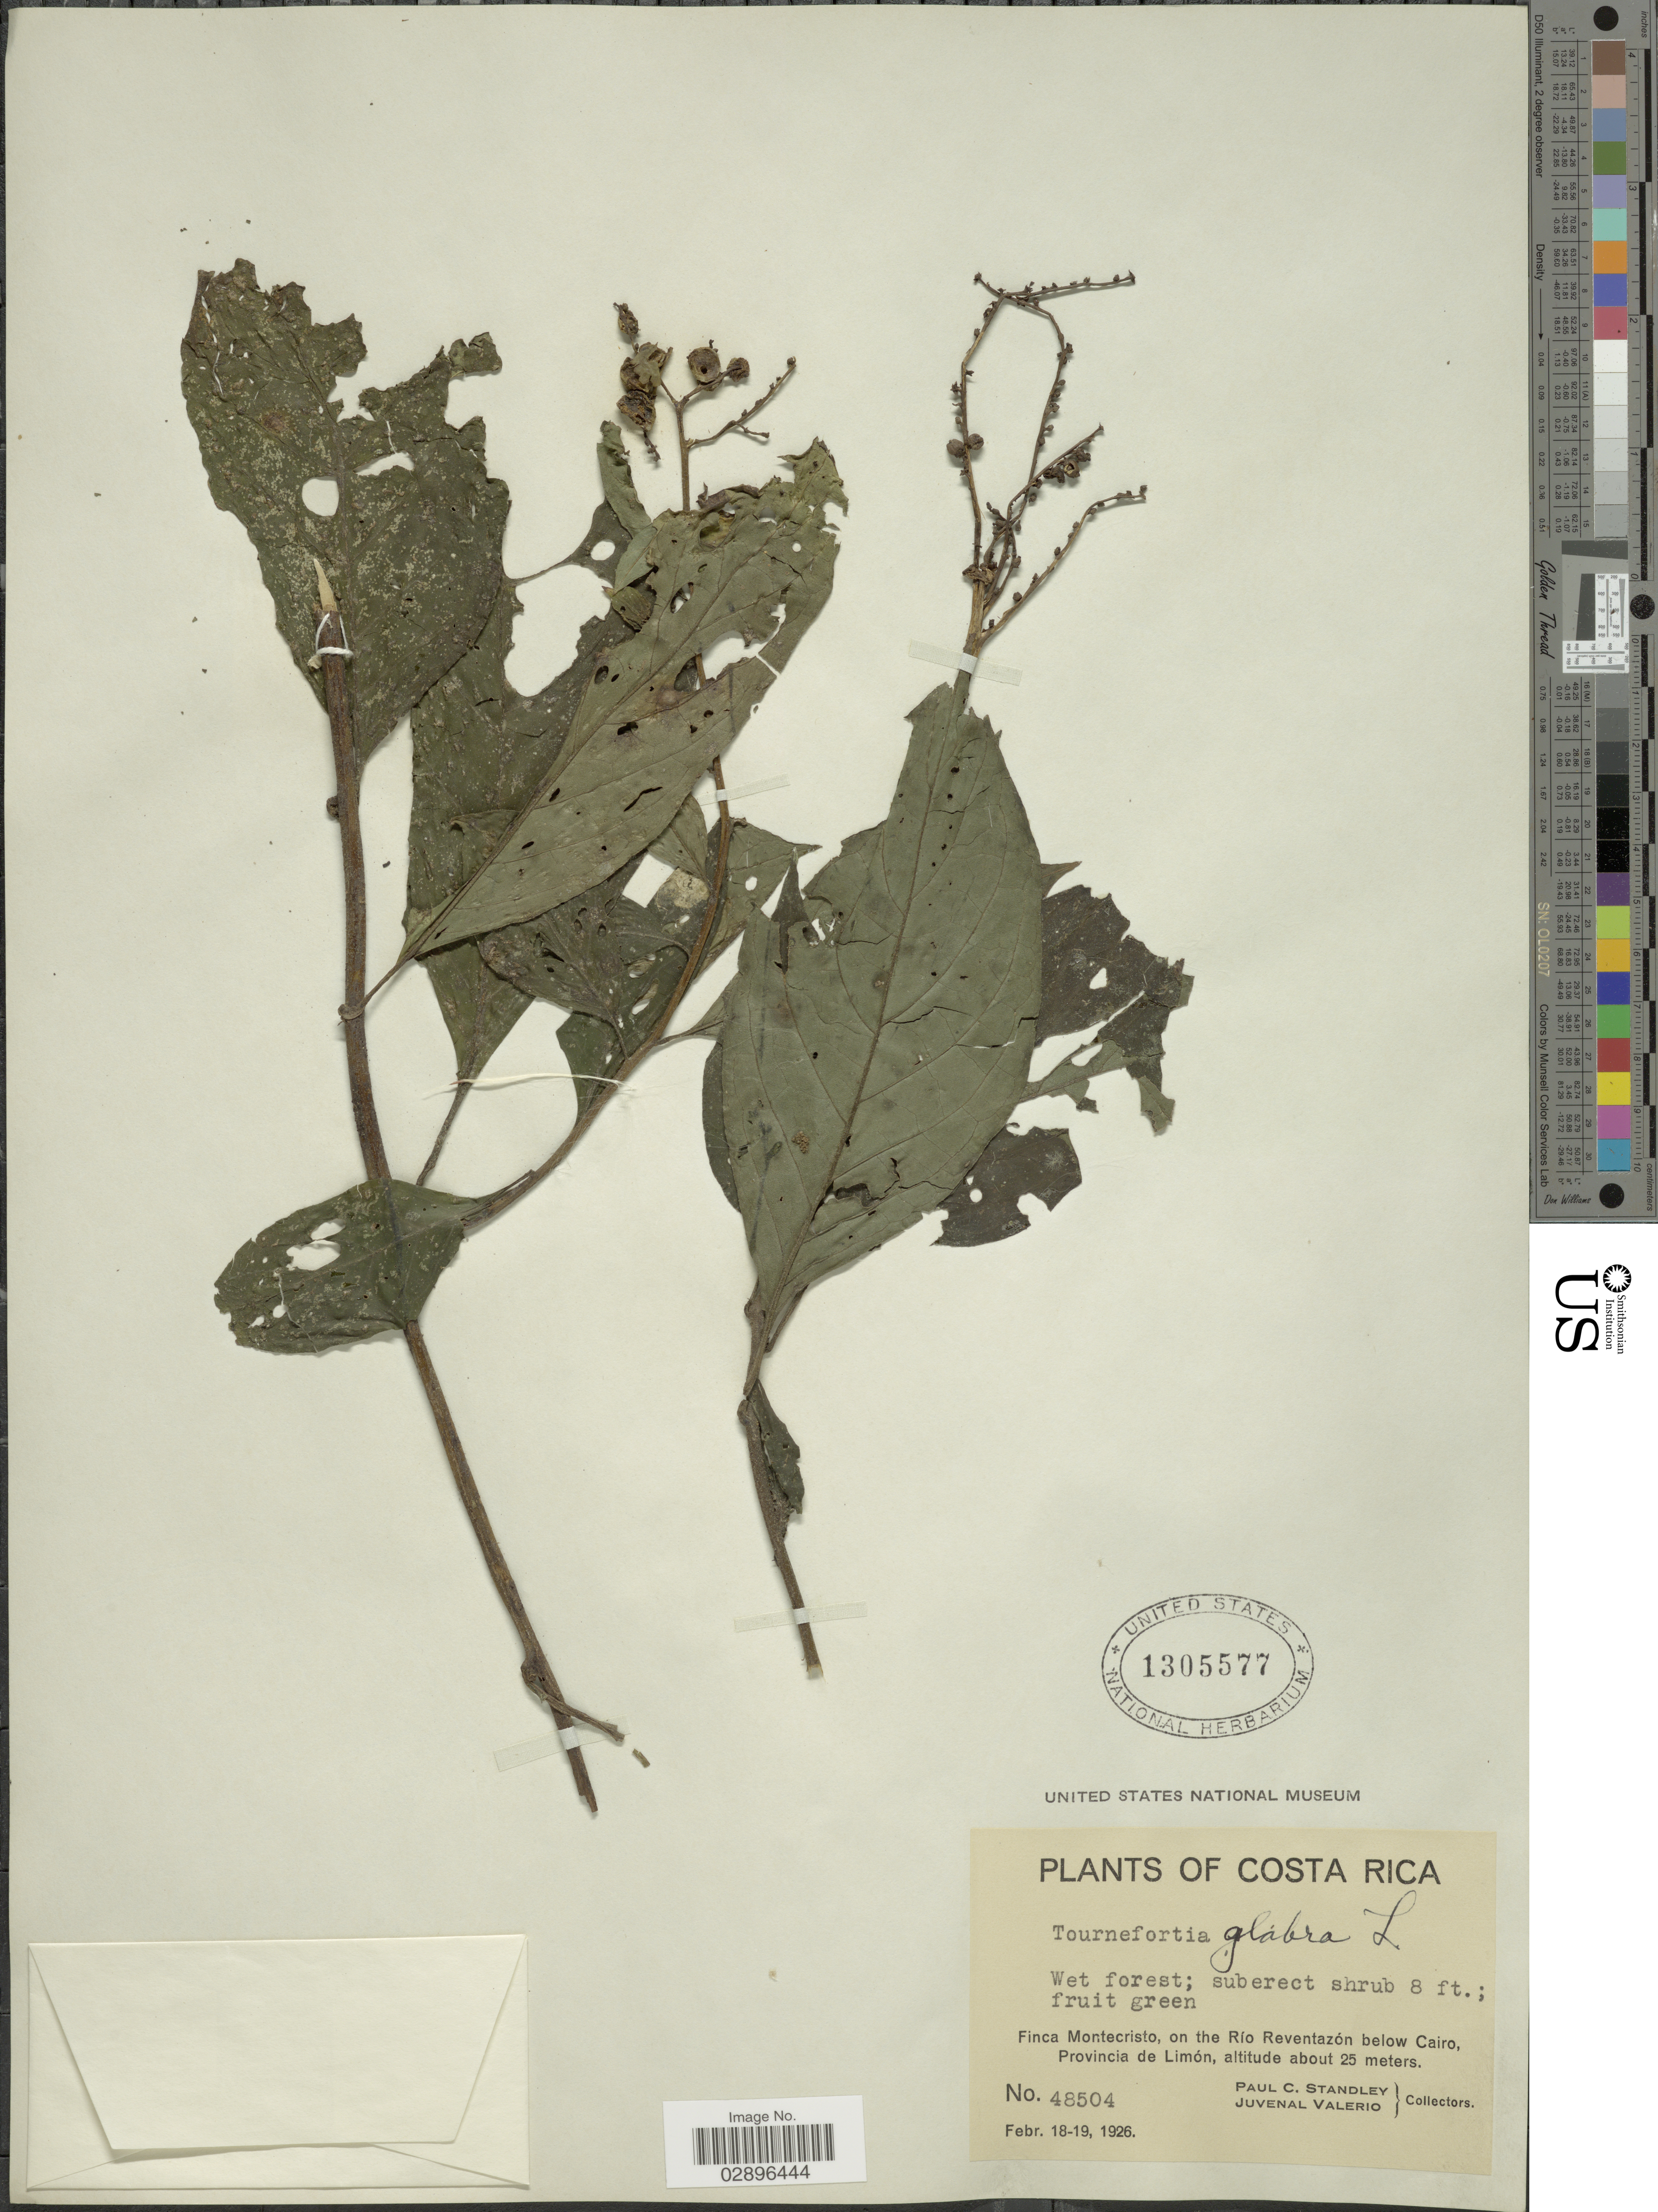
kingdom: Plantae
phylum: Tracheophyta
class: Magnoliopsida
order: Boraginales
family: Heliotropiaceae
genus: Tournefortia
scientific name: Tournefortia glabra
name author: L.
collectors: P. C. Standley & J. Valerio R.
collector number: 48504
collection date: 1926-02-18/1926-02-19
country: Costa Rica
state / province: Limón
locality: Finca Montecristo, on the Río Reventazón below Cairo, Provincia de Limón.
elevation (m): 25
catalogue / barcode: US 1305577